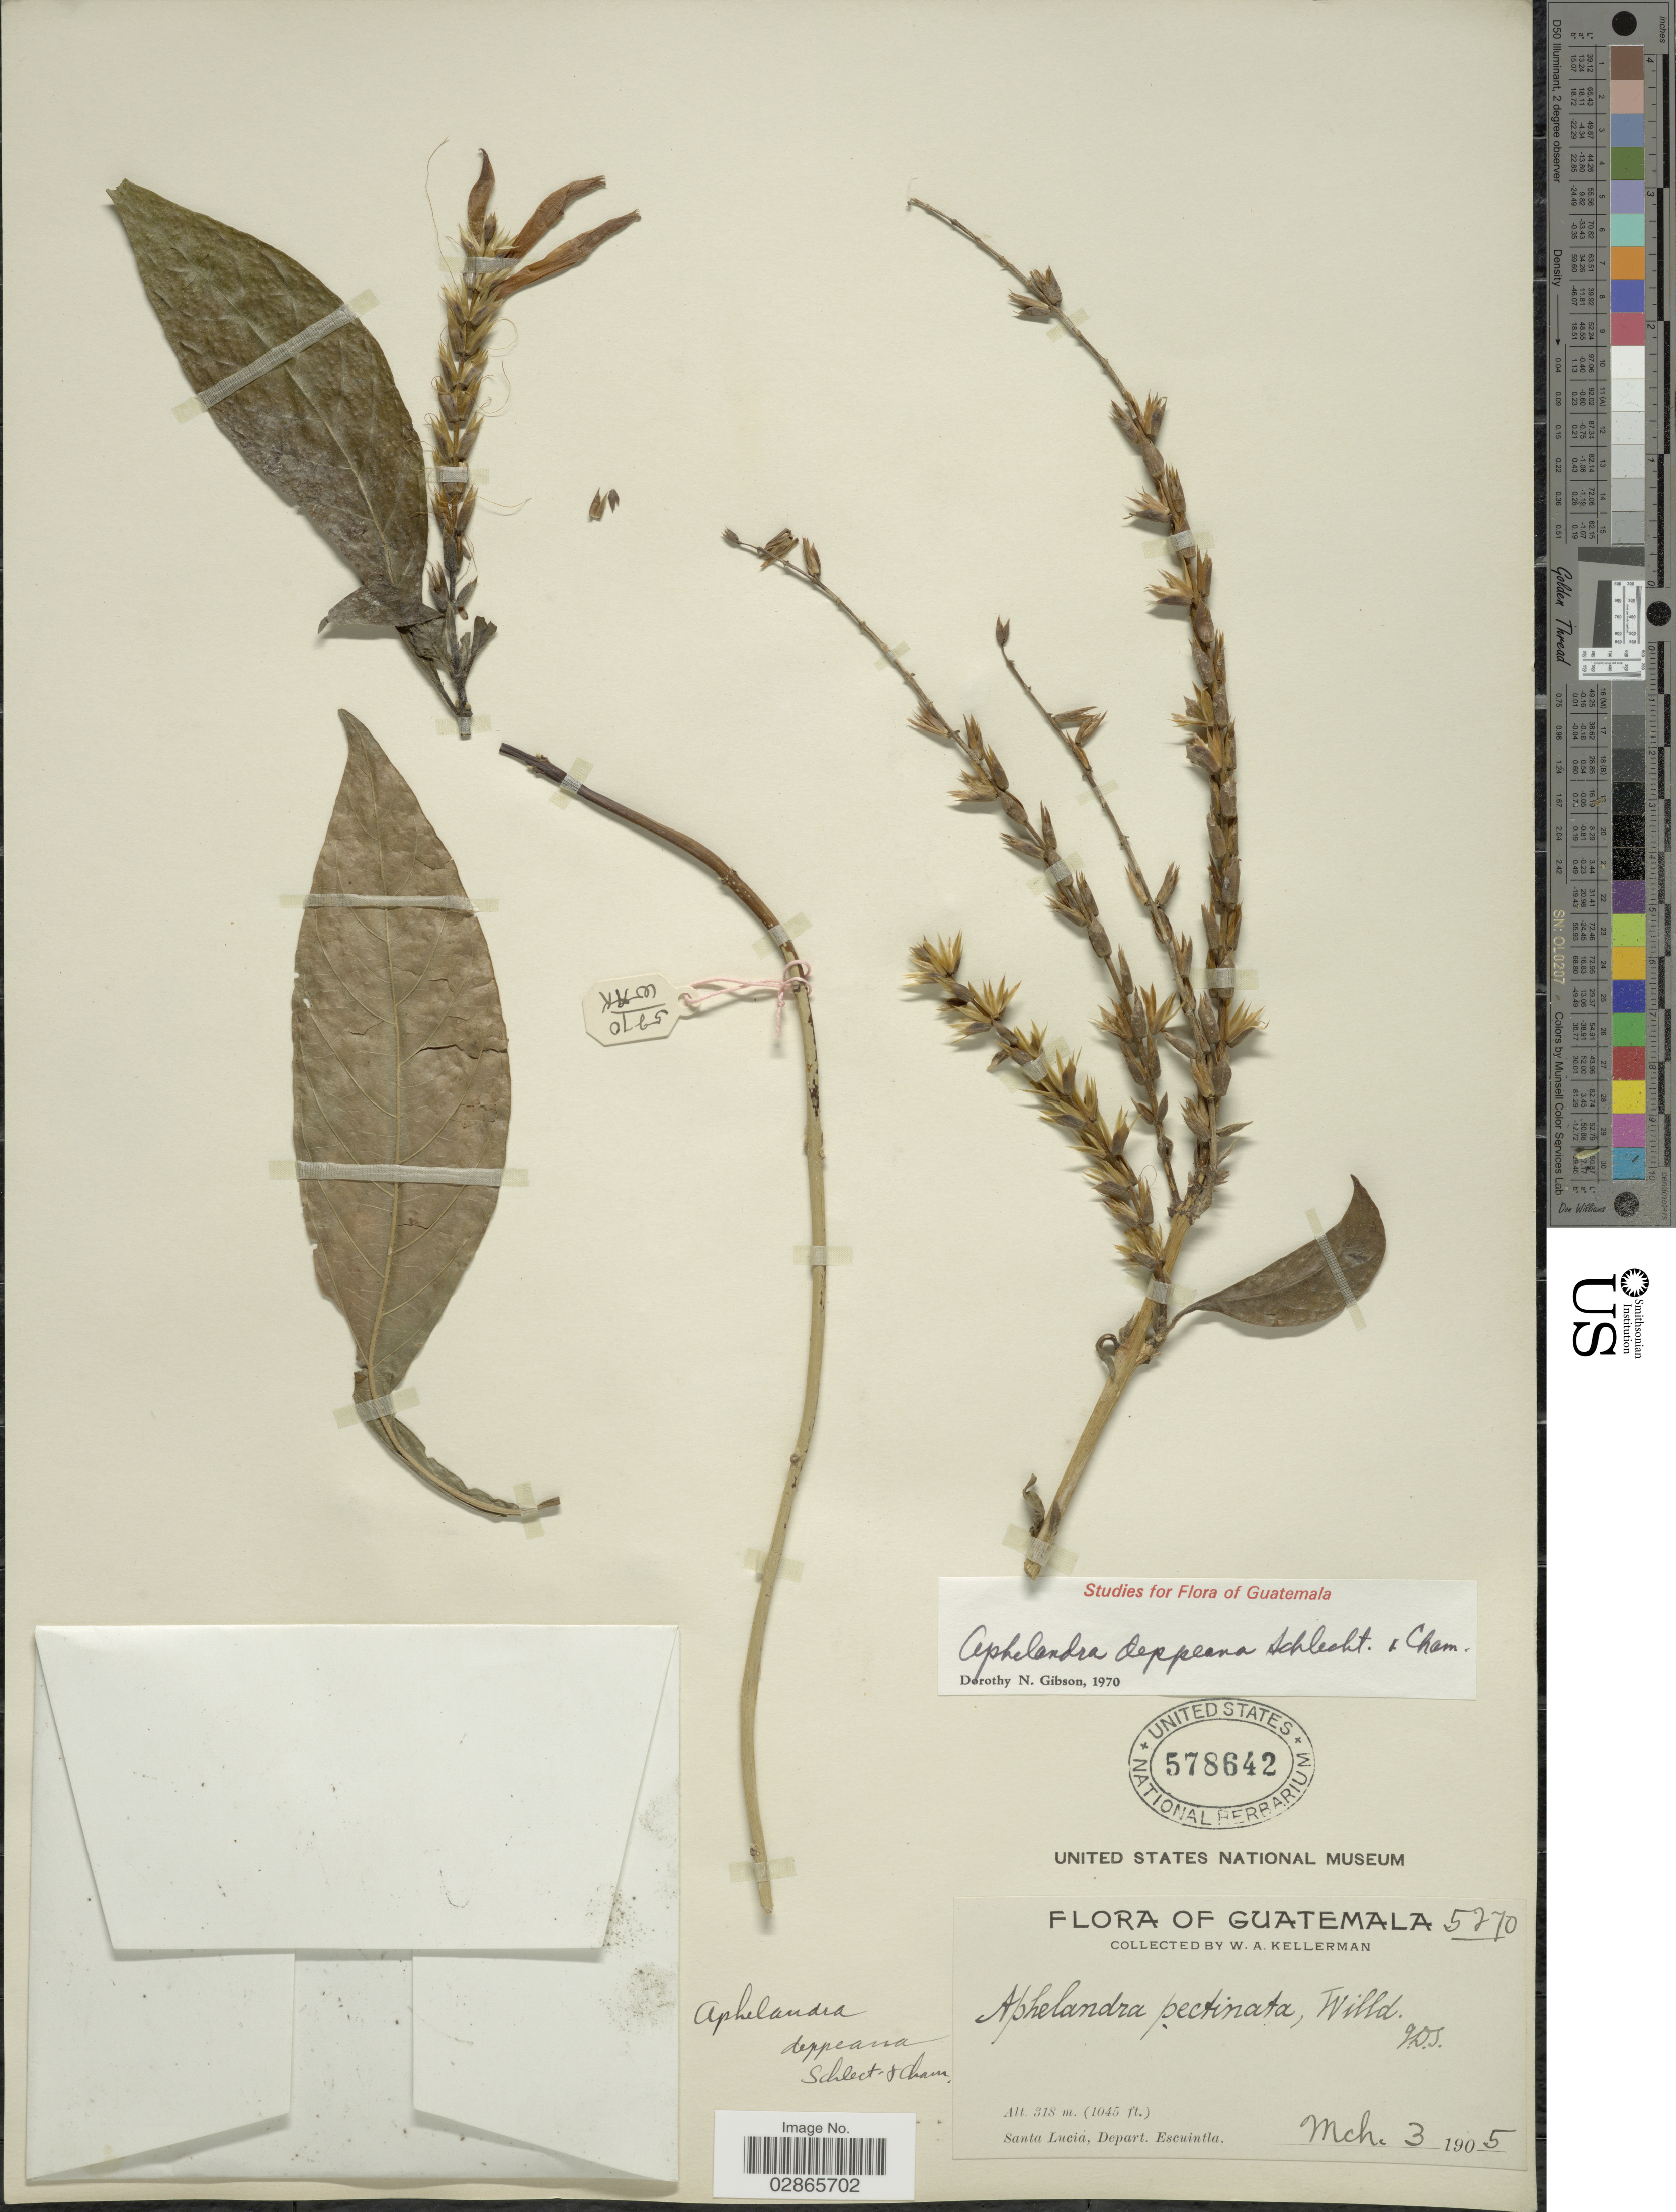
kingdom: Plantae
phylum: Tracheophyta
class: Magnoliopsida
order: Lamiales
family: Acanthaceae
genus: Aphelandra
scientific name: Aphelandra deppeana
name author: Schltdl. & Cham.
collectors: W. Kellerman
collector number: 5270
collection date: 1905-05-03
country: Guatemala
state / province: Escuintla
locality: Santa Lucia, Depart. Escuintla.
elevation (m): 318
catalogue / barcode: US 578642